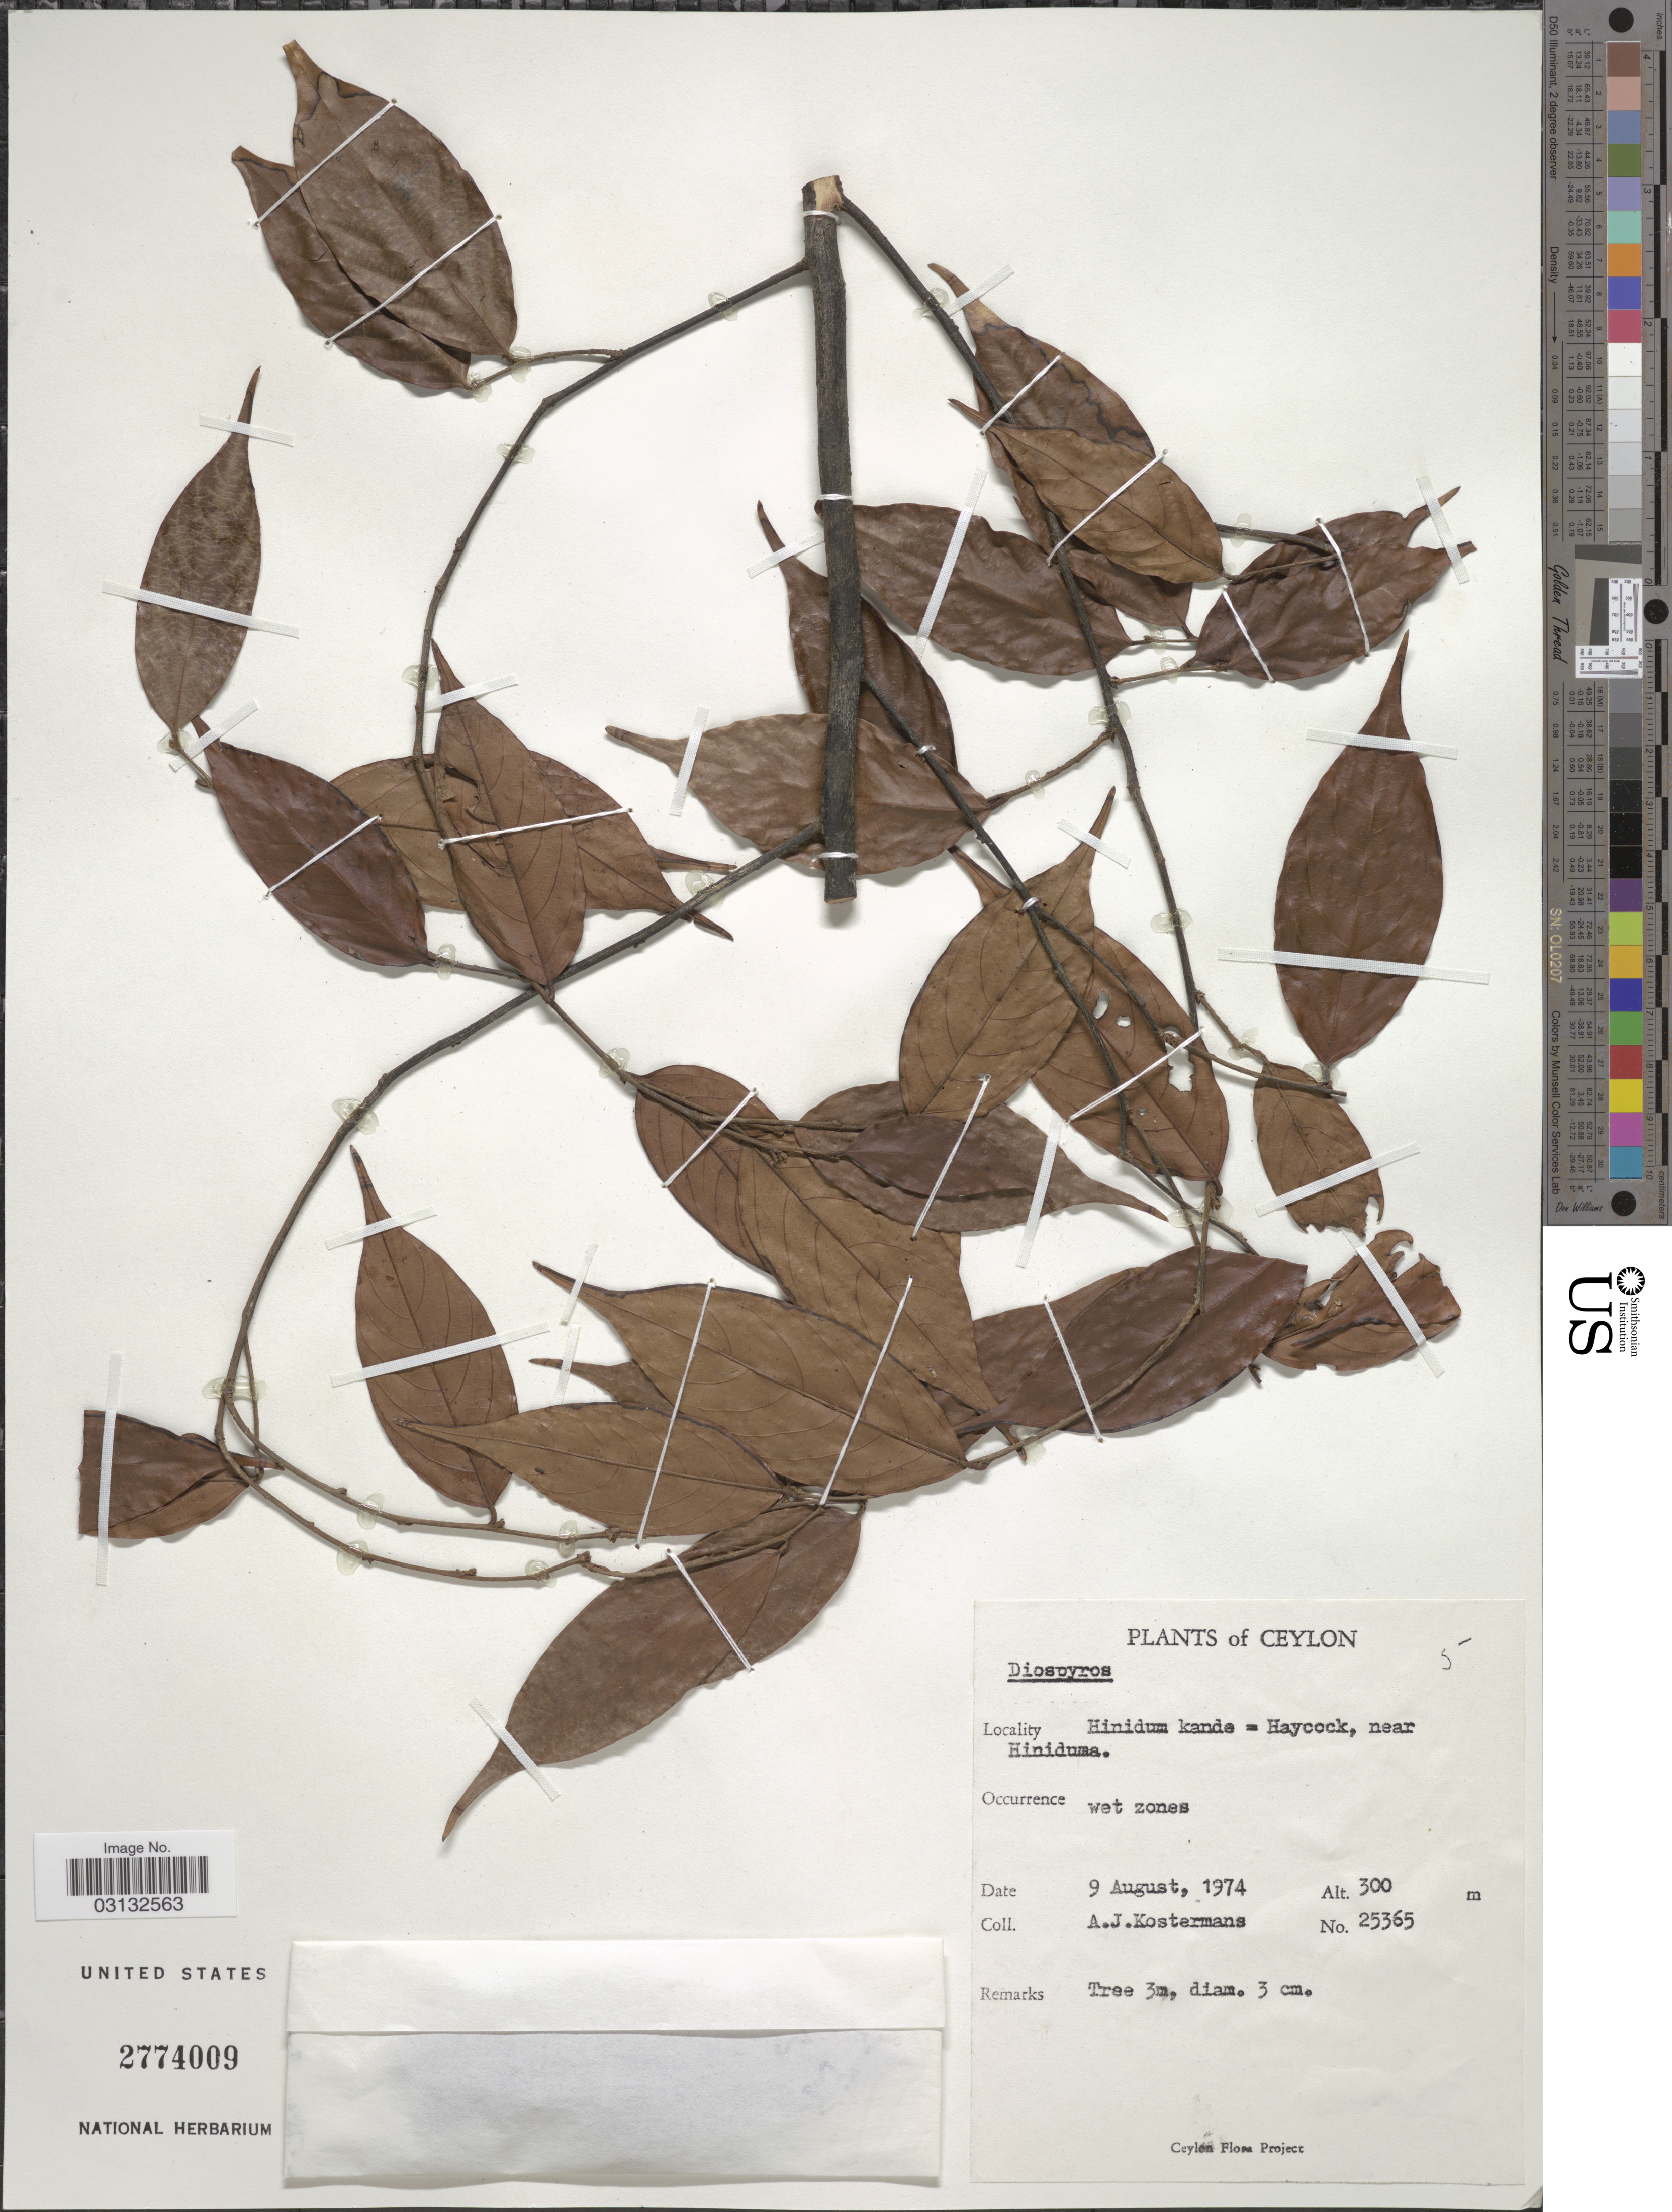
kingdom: Plantae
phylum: Tracheophyta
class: Magnoliopsida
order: Ericales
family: Ebenaceae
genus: Diospyros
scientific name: Diospyros sp.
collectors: A. J. G. Kostermans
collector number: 25365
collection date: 1974-08-09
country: Sri Lanka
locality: Ceylon. Hinidum kande - Haycock, near Hiniduma.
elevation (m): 300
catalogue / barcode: US 2774009